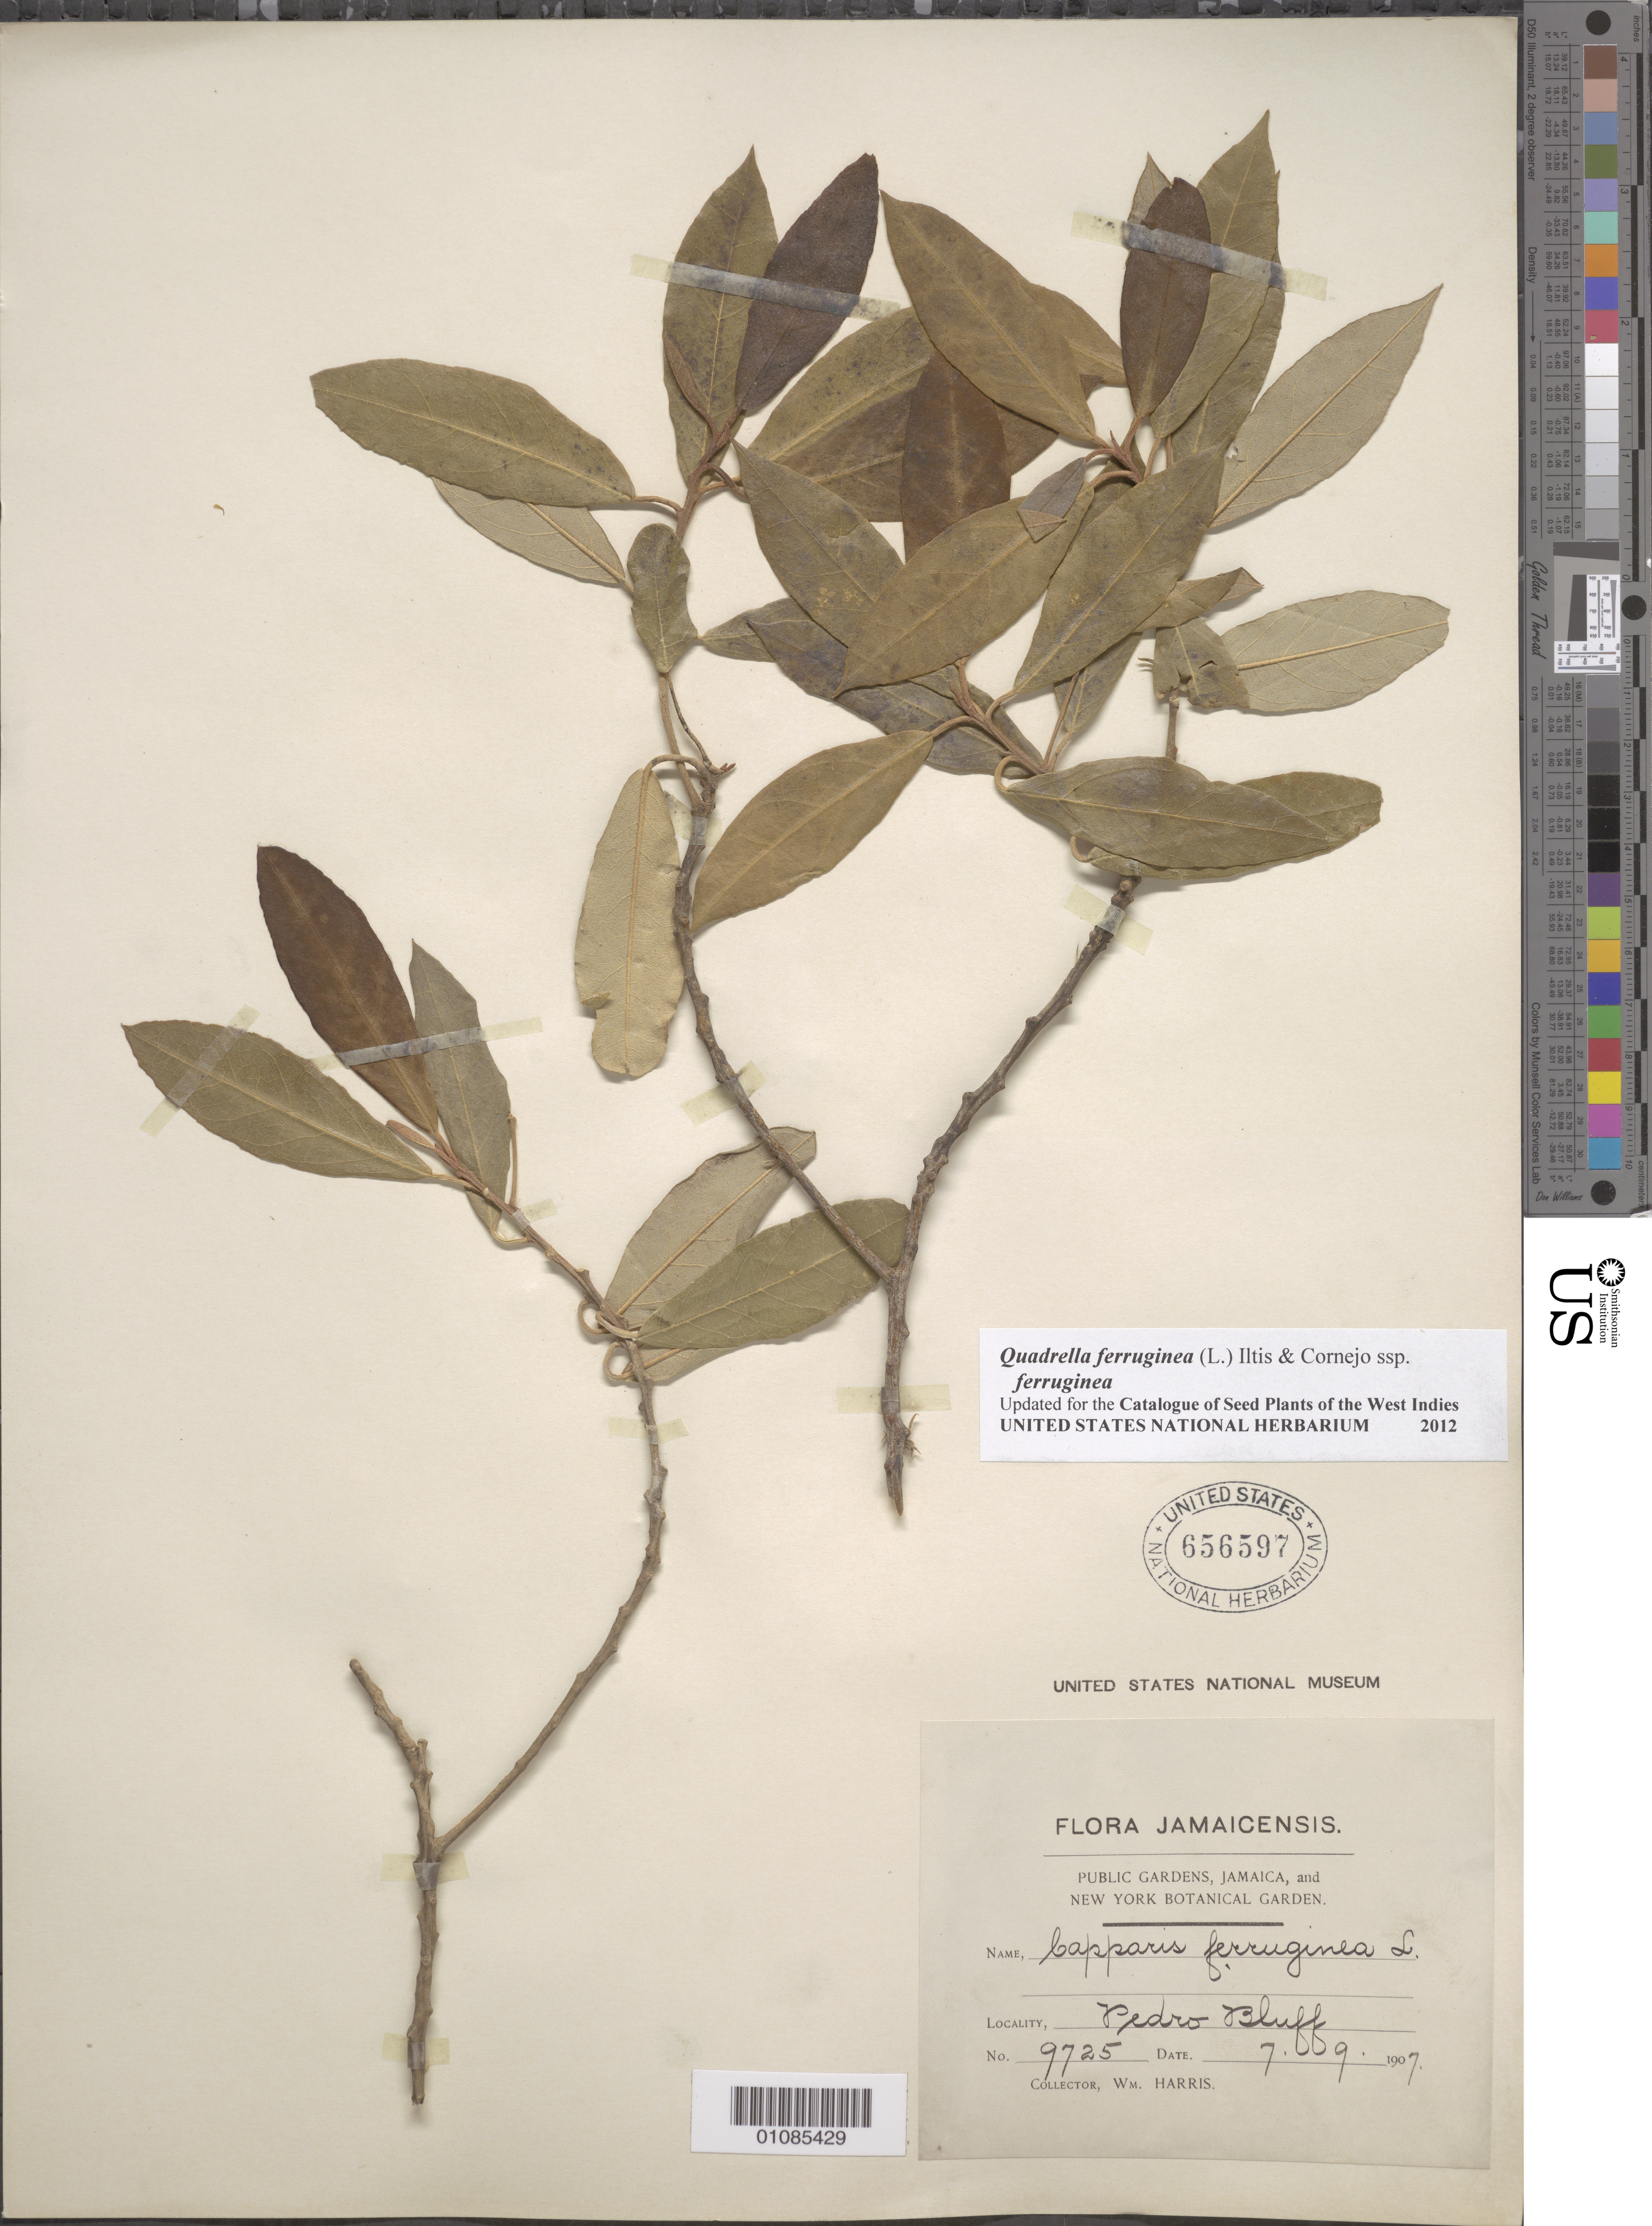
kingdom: Plantae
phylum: Tracheophyta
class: Magnoliopsida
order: Brassicales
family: Capparaceae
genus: Quadrella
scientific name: Quadrella ferruginea subsp. ferruginea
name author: (L.) Cornejo & Iltis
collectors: W. H. Harris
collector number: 9725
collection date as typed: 07 Sep 1907 or 09 Jul 1907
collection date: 1907-07-09 or 1907-09-07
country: Jamaica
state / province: Saint Elizabeth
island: Jamaica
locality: Pedro Bluff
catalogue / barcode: US 656597